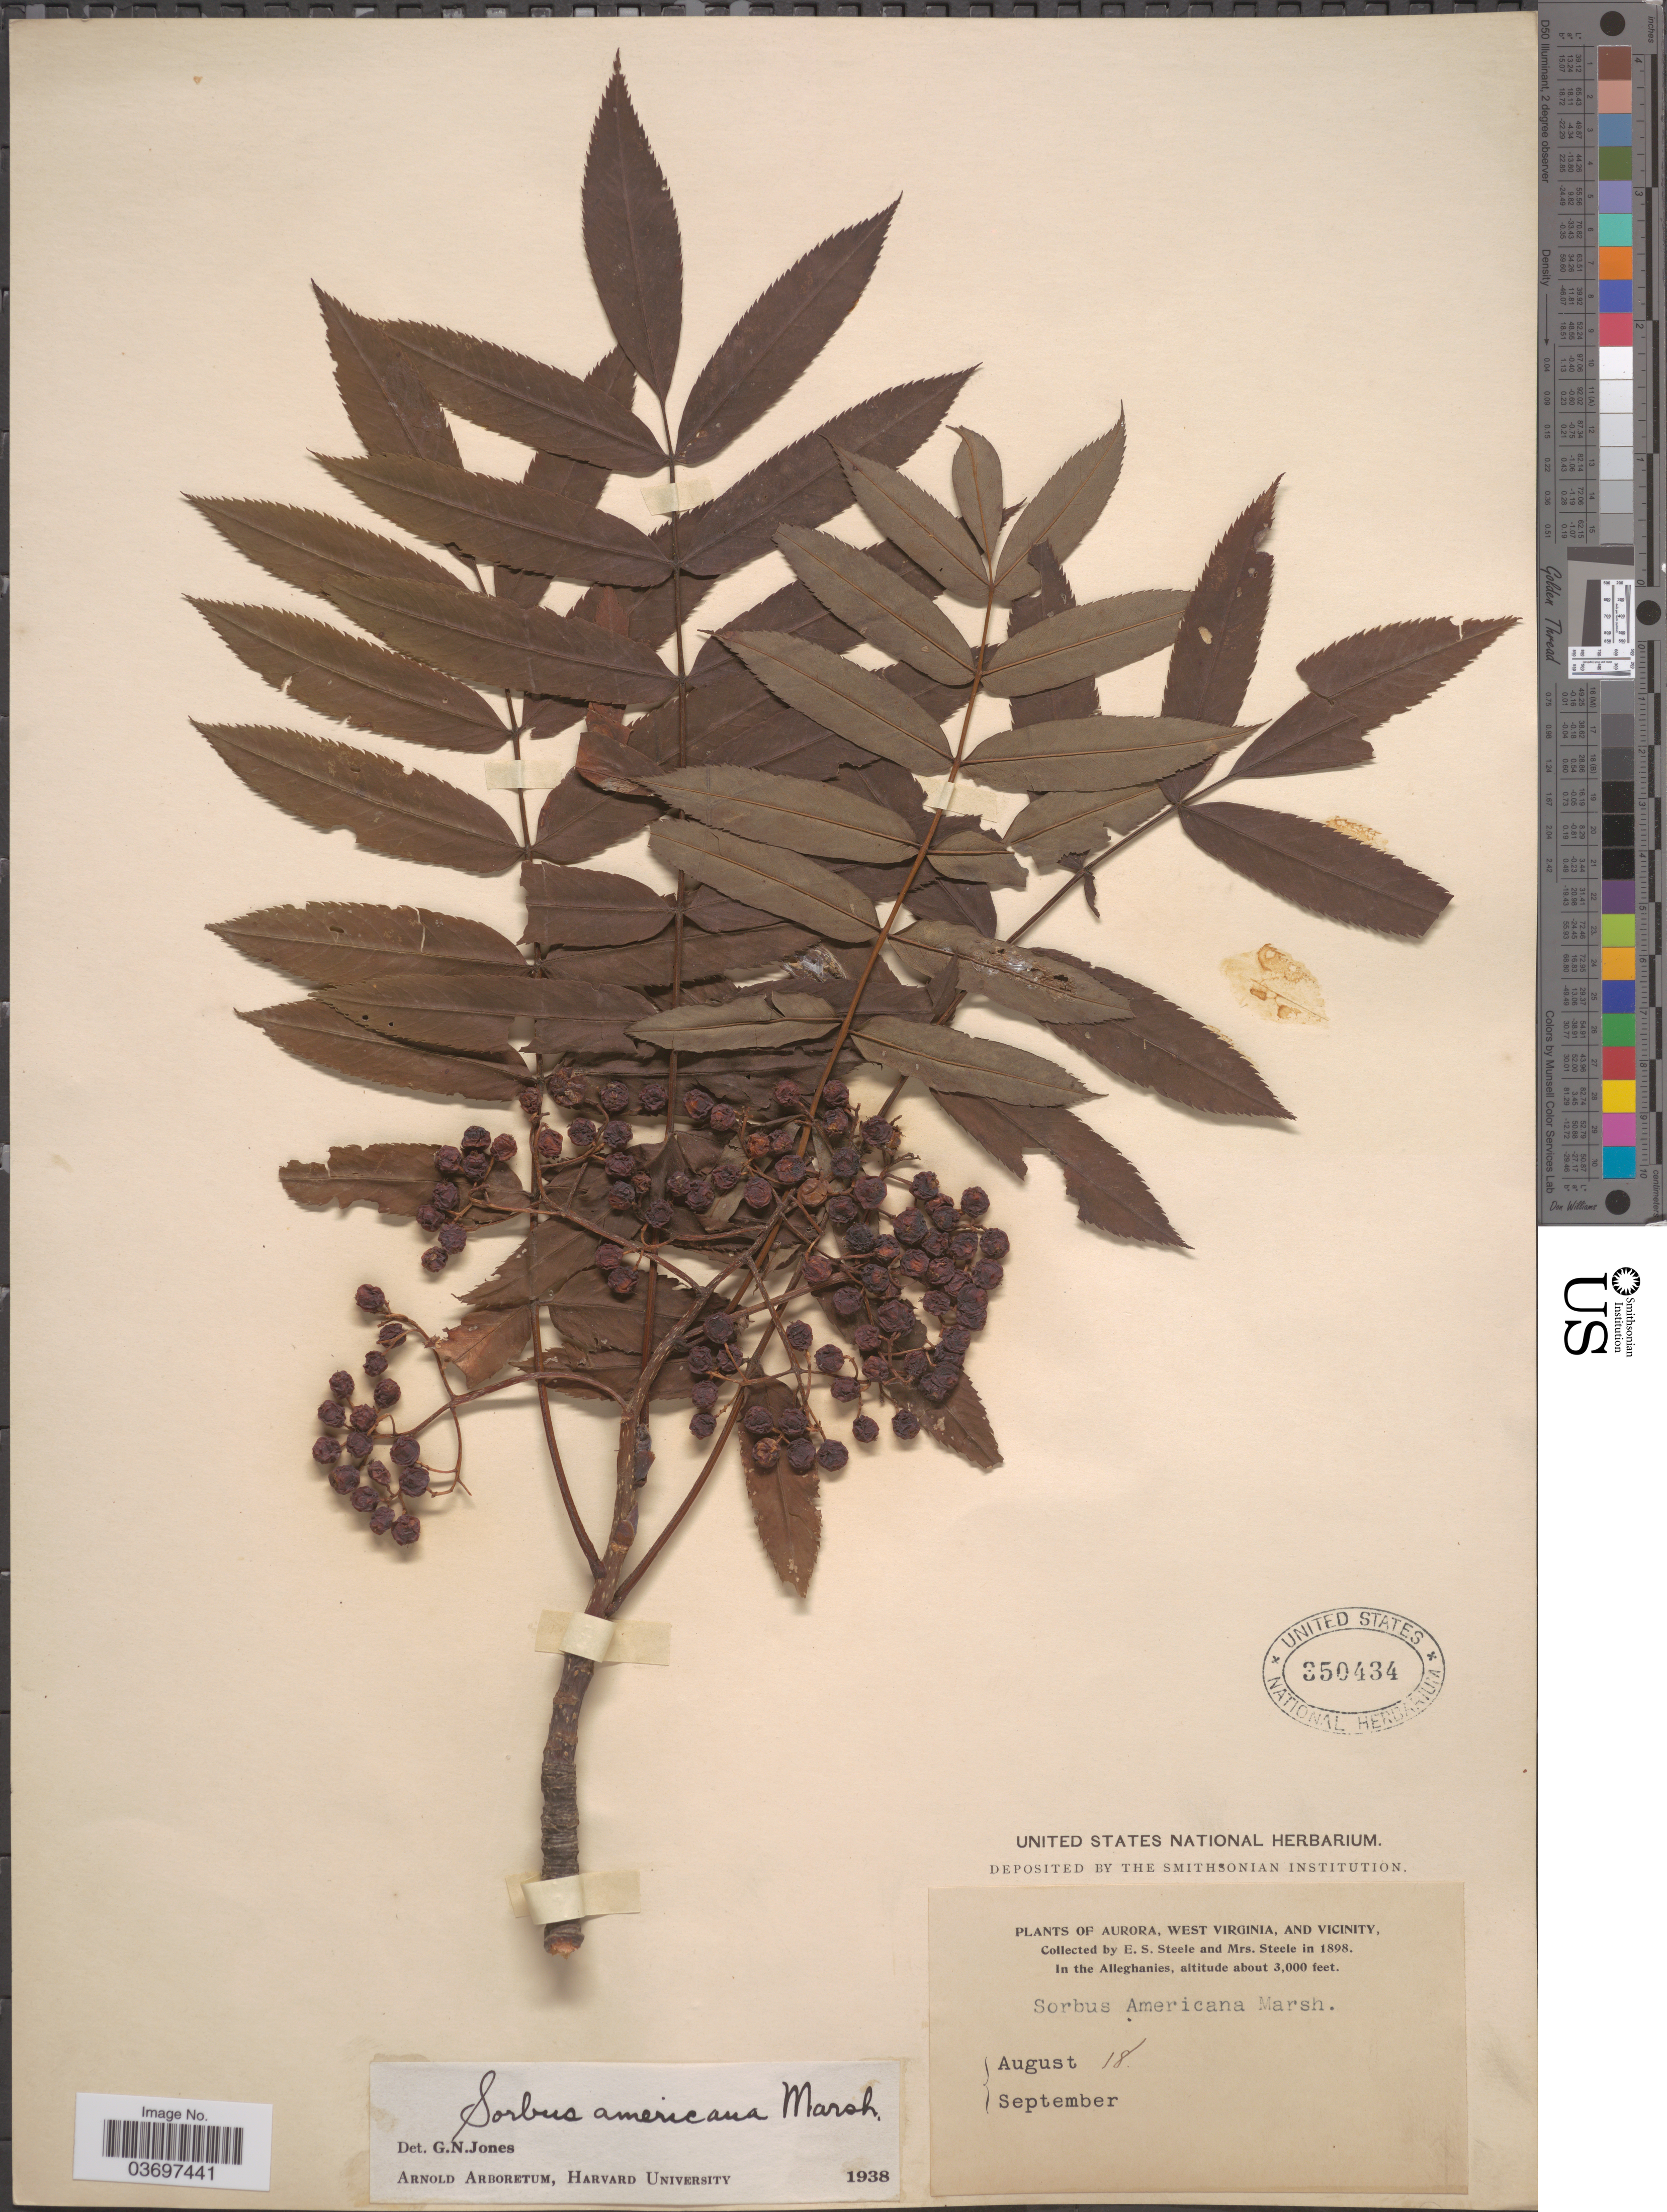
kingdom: Plantae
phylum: Tracheophyta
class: Magnoliopsida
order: Rosales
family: Rosaceae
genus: Sorbus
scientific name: Sorbus americana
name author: Marshall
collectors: E. Steele & Mrs. E. S. Steele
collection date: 1898-08-18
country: United States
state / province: West Virginia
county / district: Preston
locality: Aurora, West Virginia, and Vicinity. In the Alleghanies.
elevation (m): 914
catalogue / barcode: US 350434